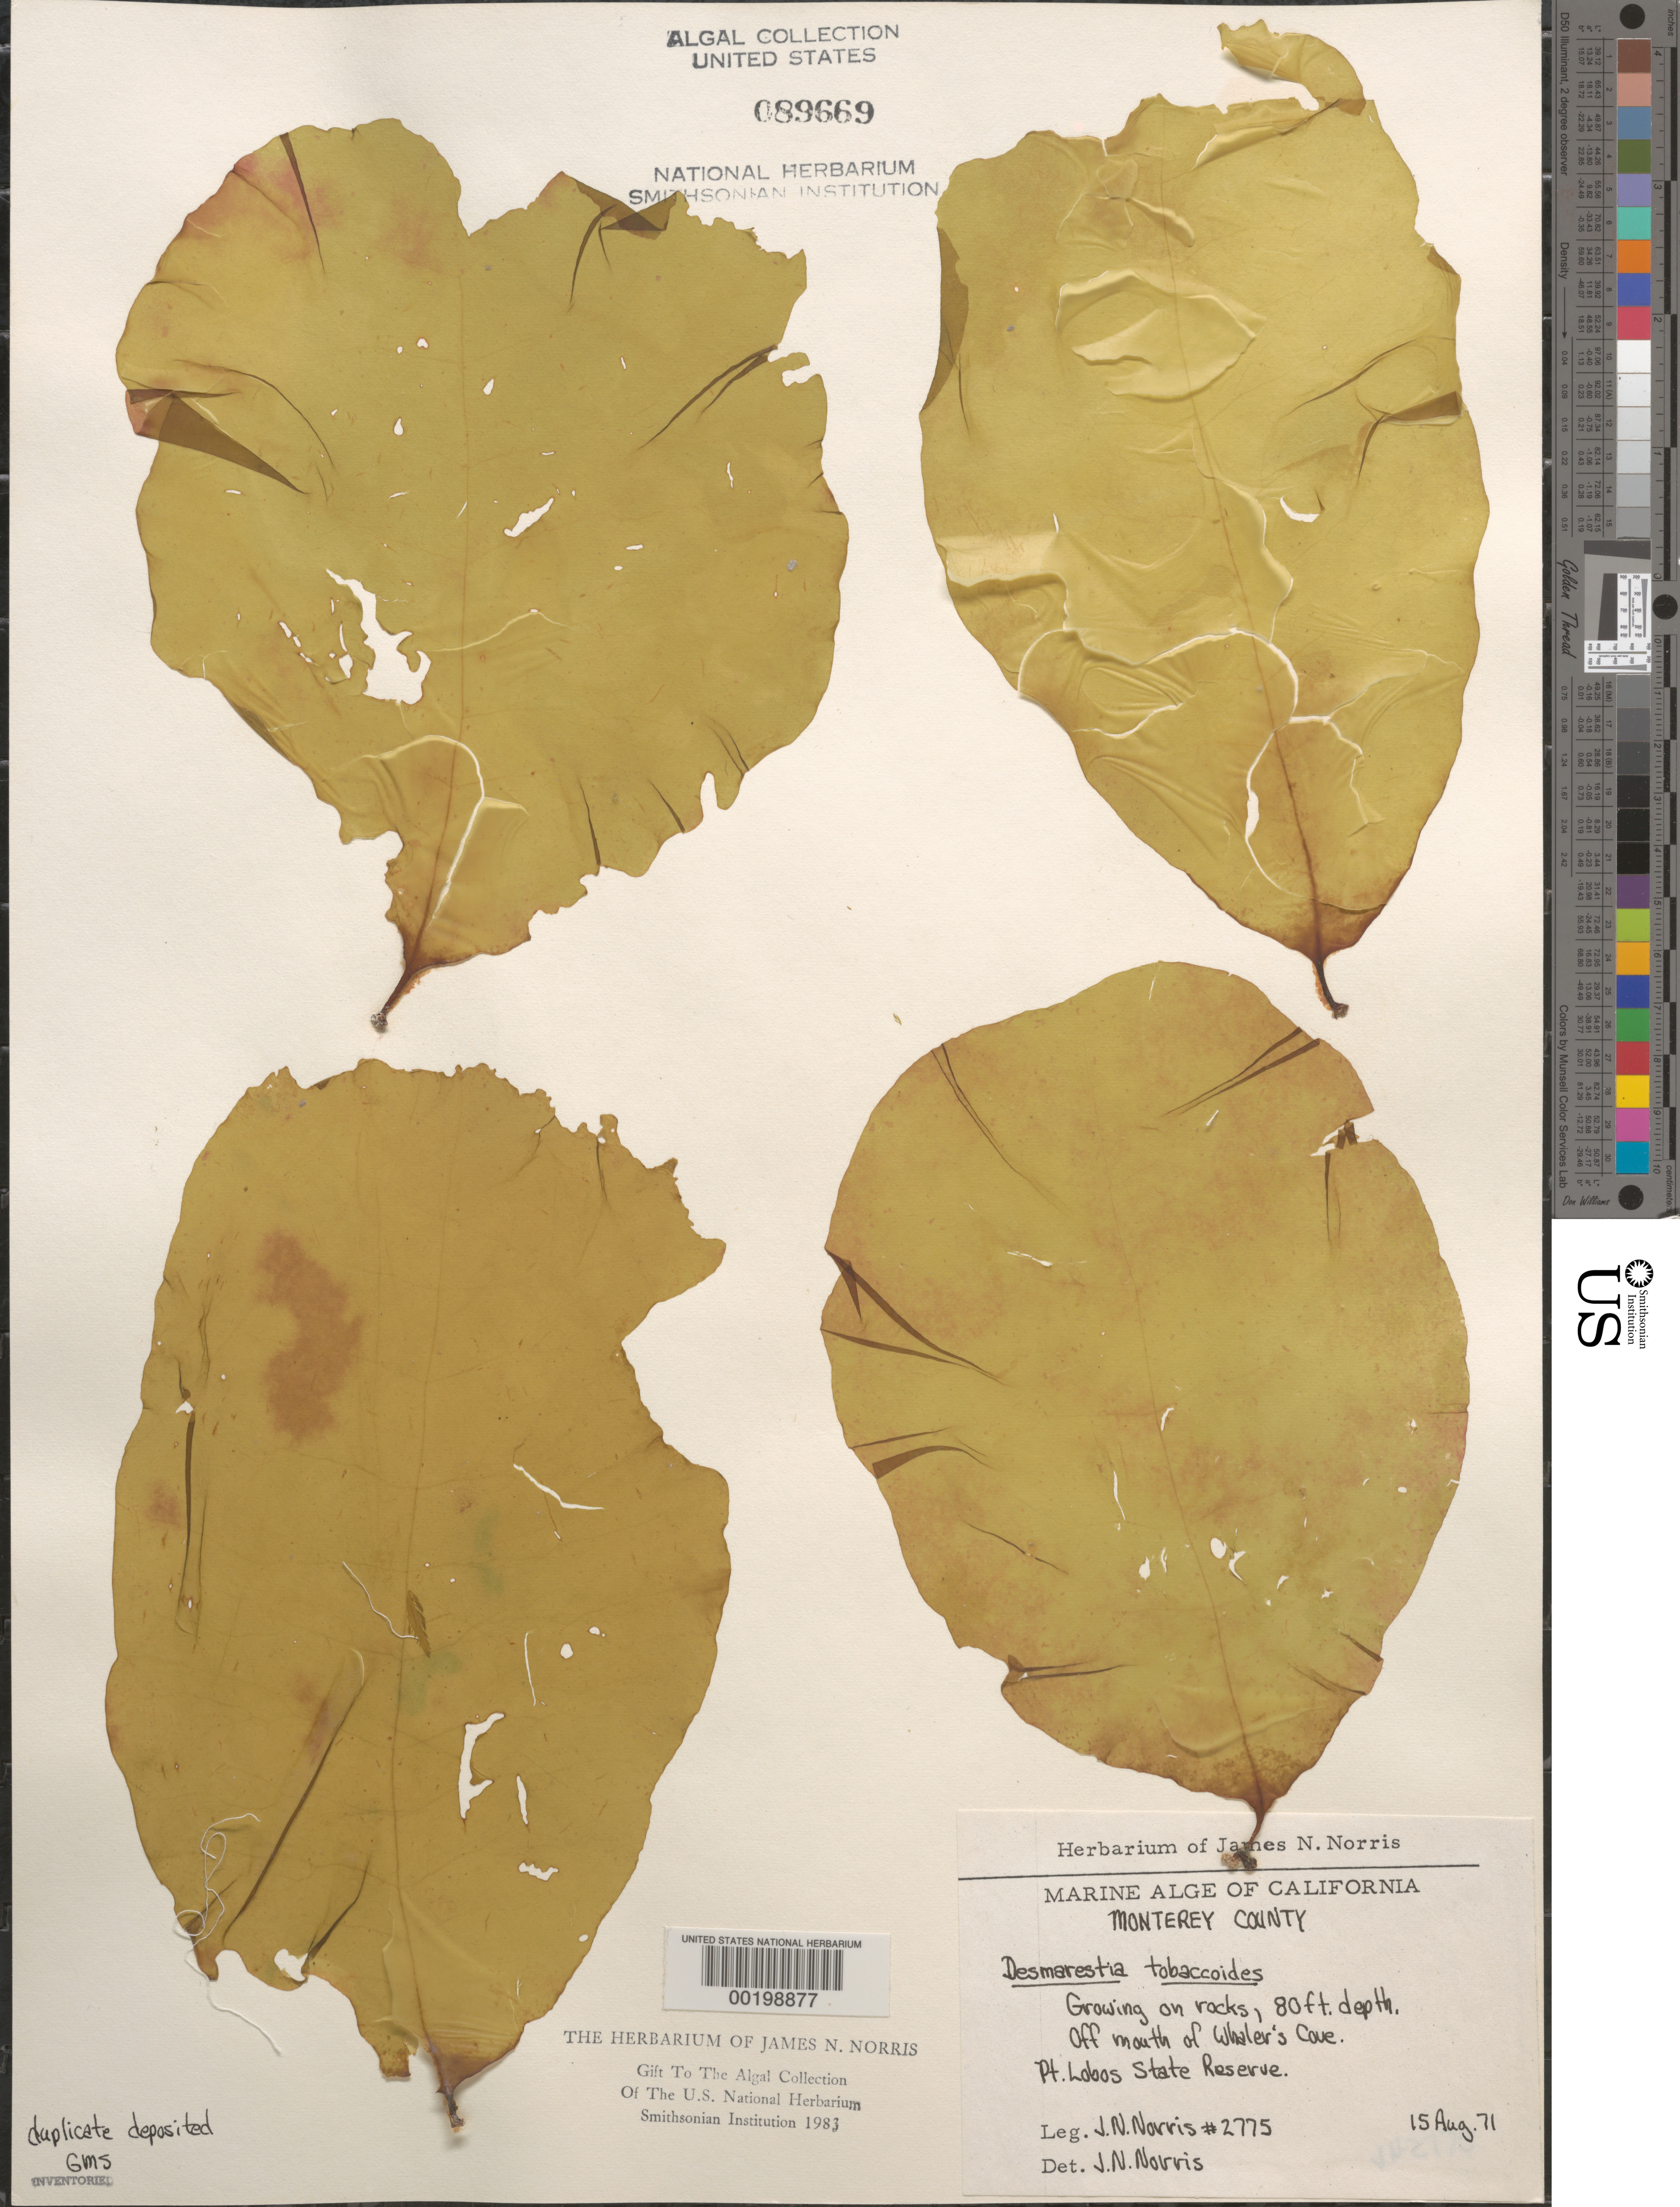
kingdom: Chromista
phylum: Ochrophyta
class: Phaeophyceae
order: Desmarestiales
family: Desmarestiaceae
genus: Desmarestia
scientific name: Desmarestia tabacoides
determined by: Norris, James N.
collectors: J. N. Norris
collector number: JN-2775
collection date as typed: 15 Aug 1971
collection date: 1971-08-15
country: United States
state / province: California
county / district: Monterey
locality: Point Lobos State Reserve, off Whaler's Cove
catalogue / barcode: US 89669